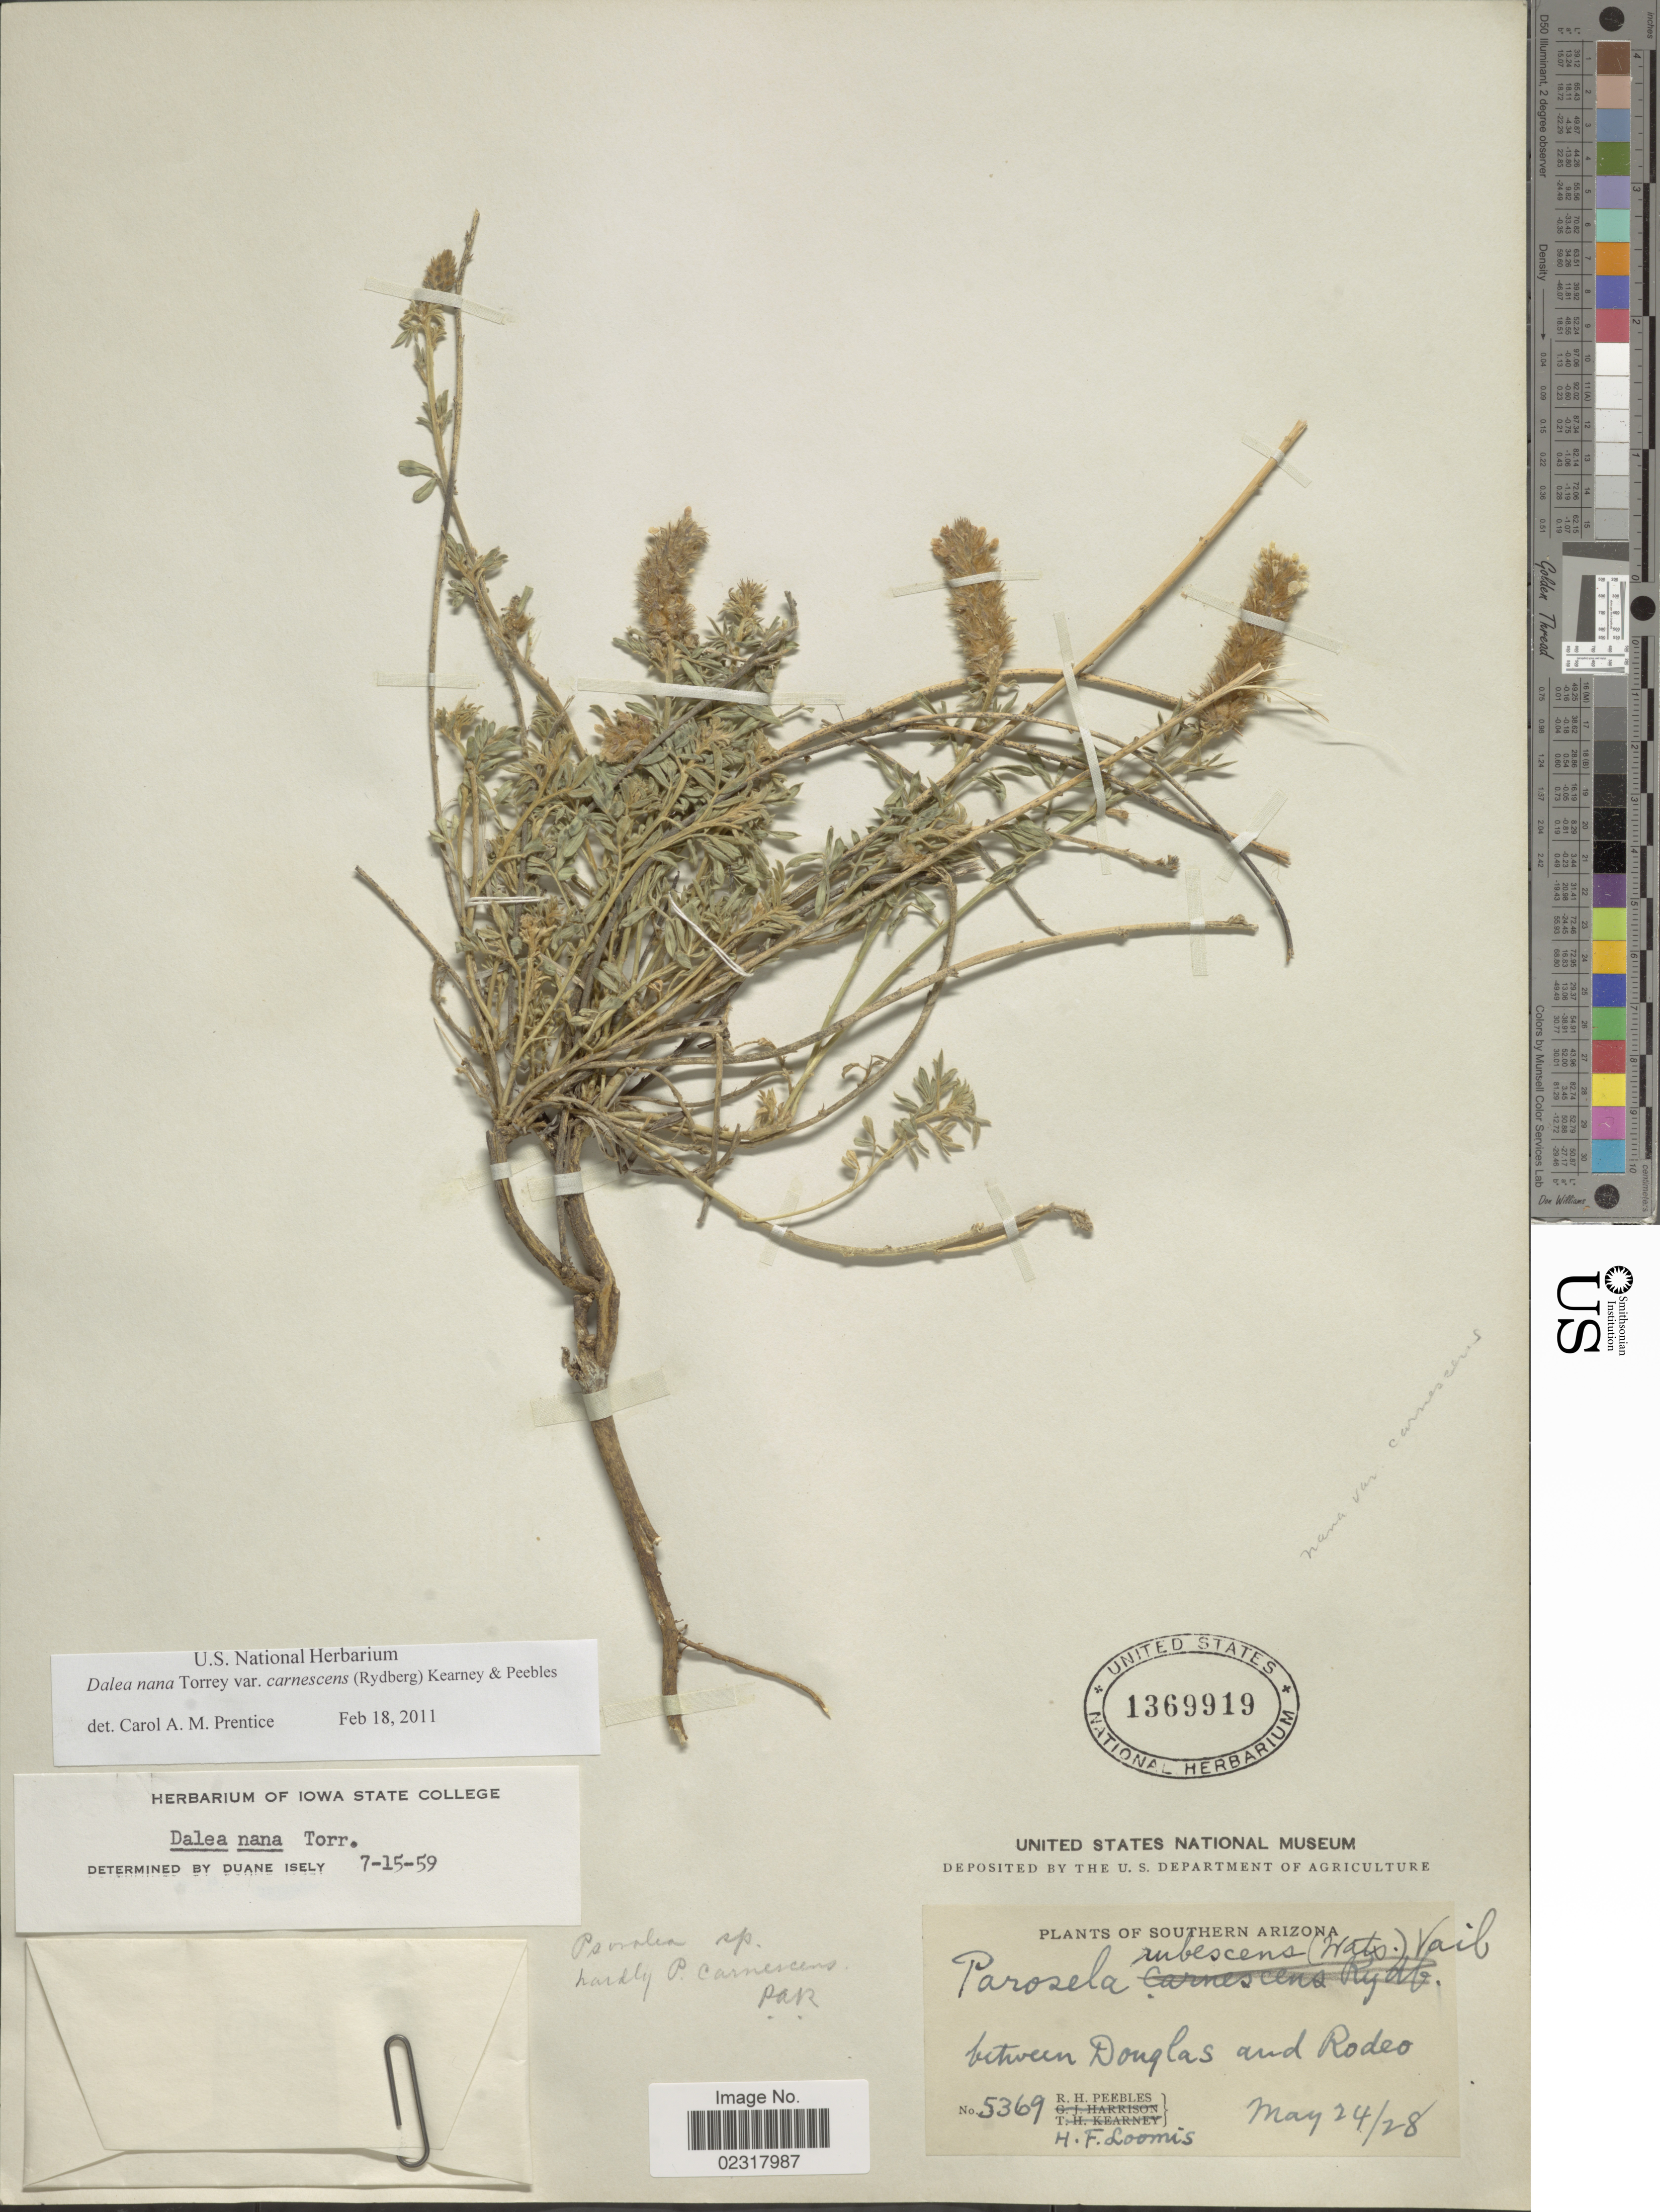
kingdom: Plantae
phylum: Tracheophyta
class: Magnoliopsida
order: Fabales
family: Fabaceae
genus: Dalea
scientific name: Dalea nana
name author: Torr. & A. Gray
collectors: R. H. Peebles & H. F. Loomis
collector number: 5369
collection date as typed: Transcribed d/m/y: 24/5/28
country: United States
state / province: Arizona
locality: Between Douglas and Rodeo.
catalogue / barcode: US 1369919